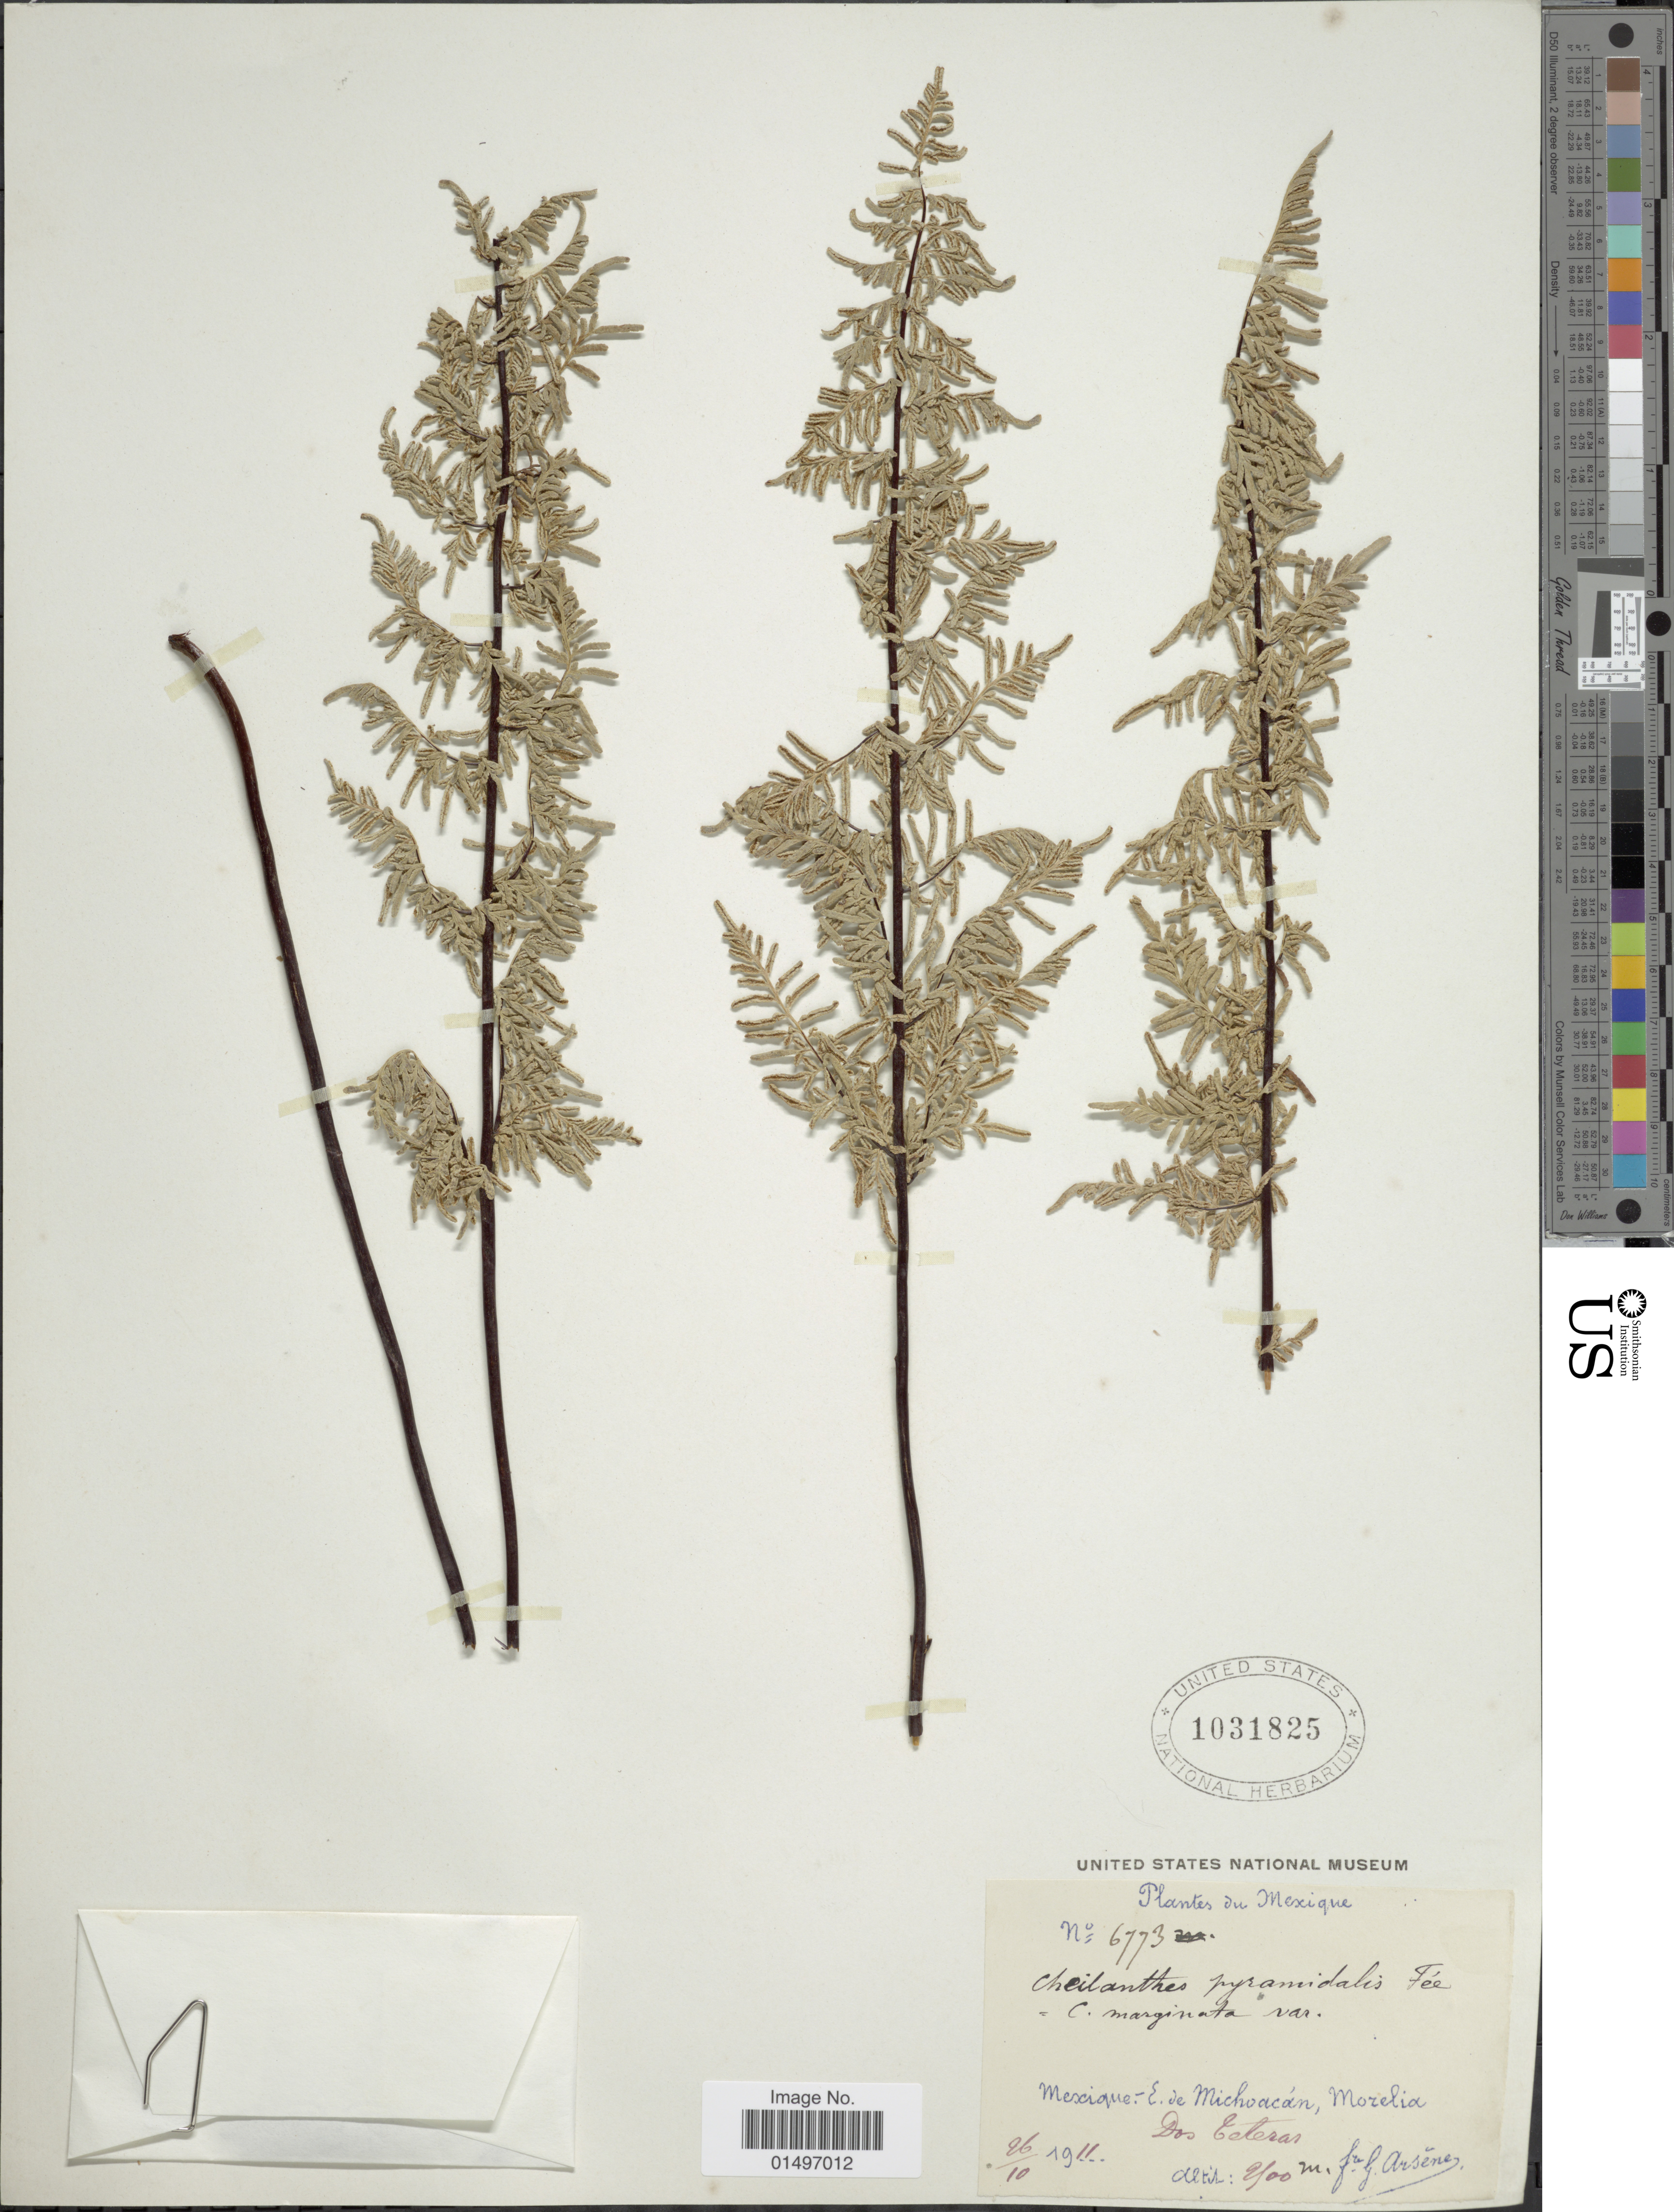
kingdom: Plantae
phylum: Tracheophyta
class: Polypodiopsida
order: Polypodiales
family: Pteridaceae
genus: Gaga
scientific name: Gaga hirsuta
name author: (Link) Fay W. Li & Windham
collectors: Bro. G. Arsène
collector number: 6773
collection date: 1911-10-26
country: Mexico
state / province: Michoacán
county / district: Morelia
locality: Dos Teteras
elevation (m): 2500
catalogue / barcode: US 1031825